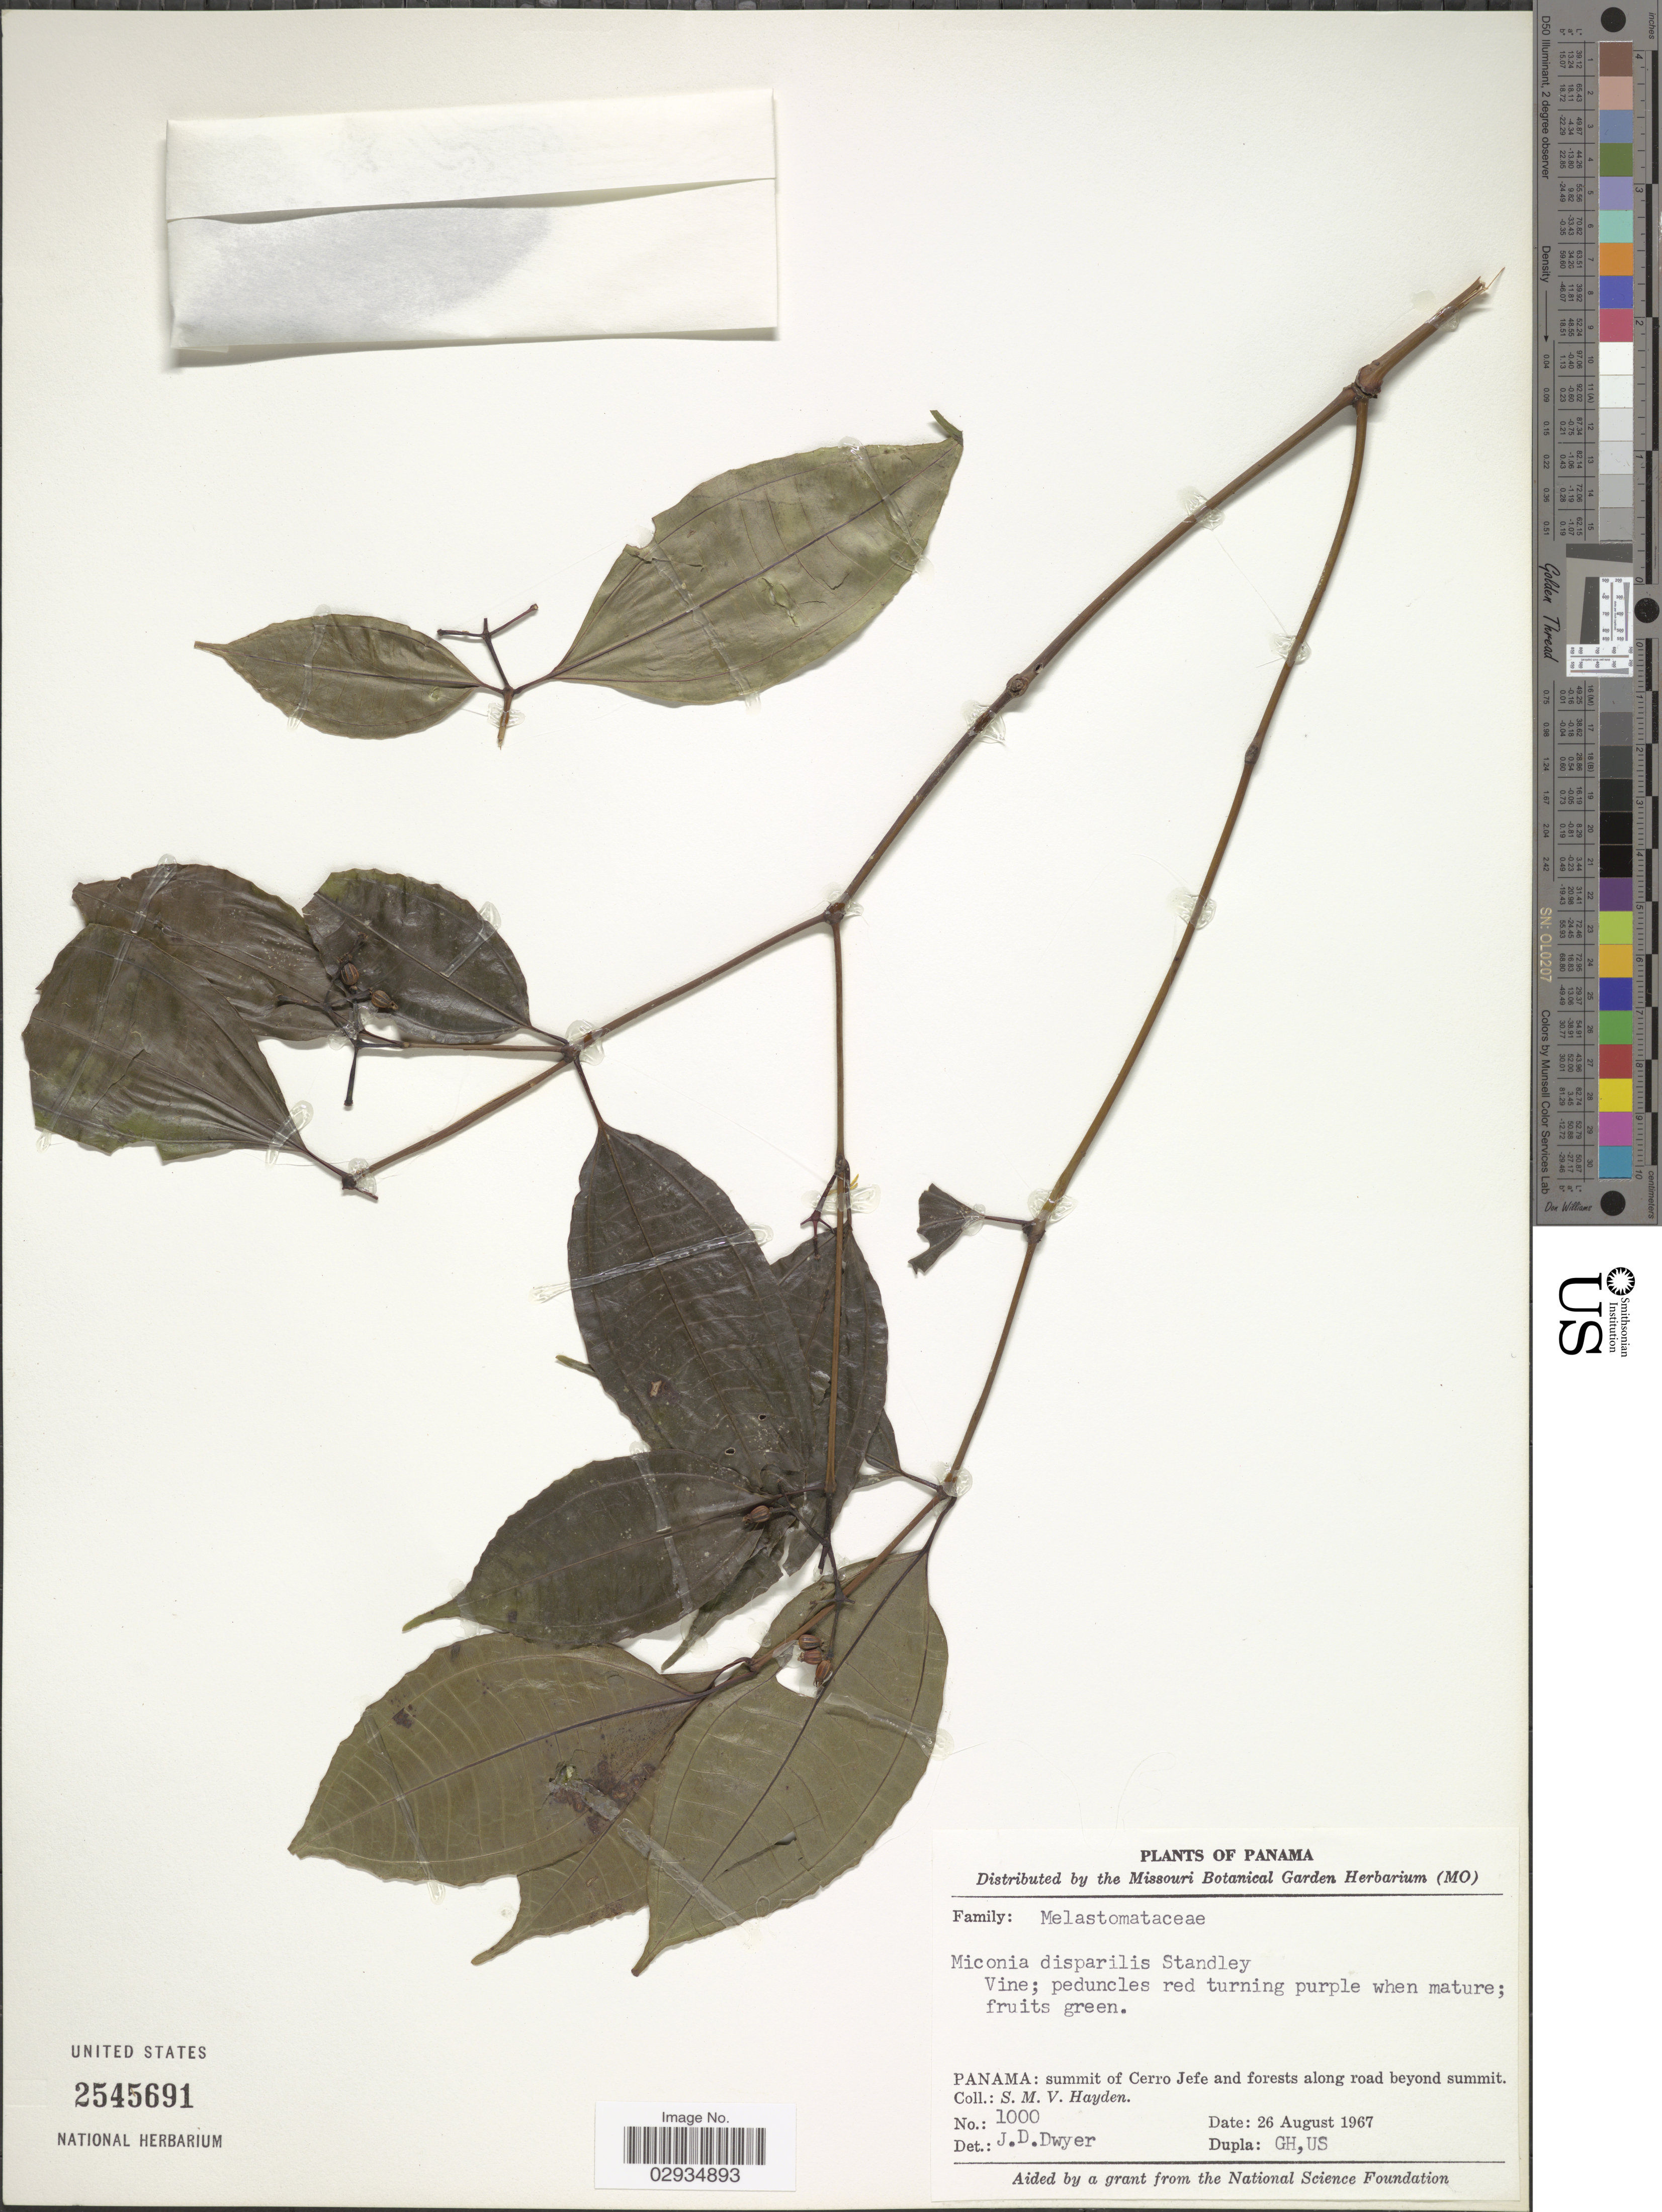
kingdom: Plantae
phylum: Tracheophyta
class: Magnoliopsida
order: Myrtales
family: Melastomataceae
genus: Miconia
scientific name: Miconia lateriflora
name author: Cogn.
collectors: S. M. Hayden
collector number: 1000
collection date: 1967-08-26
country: Panama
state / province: Panamá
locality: Summit of Cerro Jefe and forests along road beyond summit.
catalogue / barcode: US 2545691